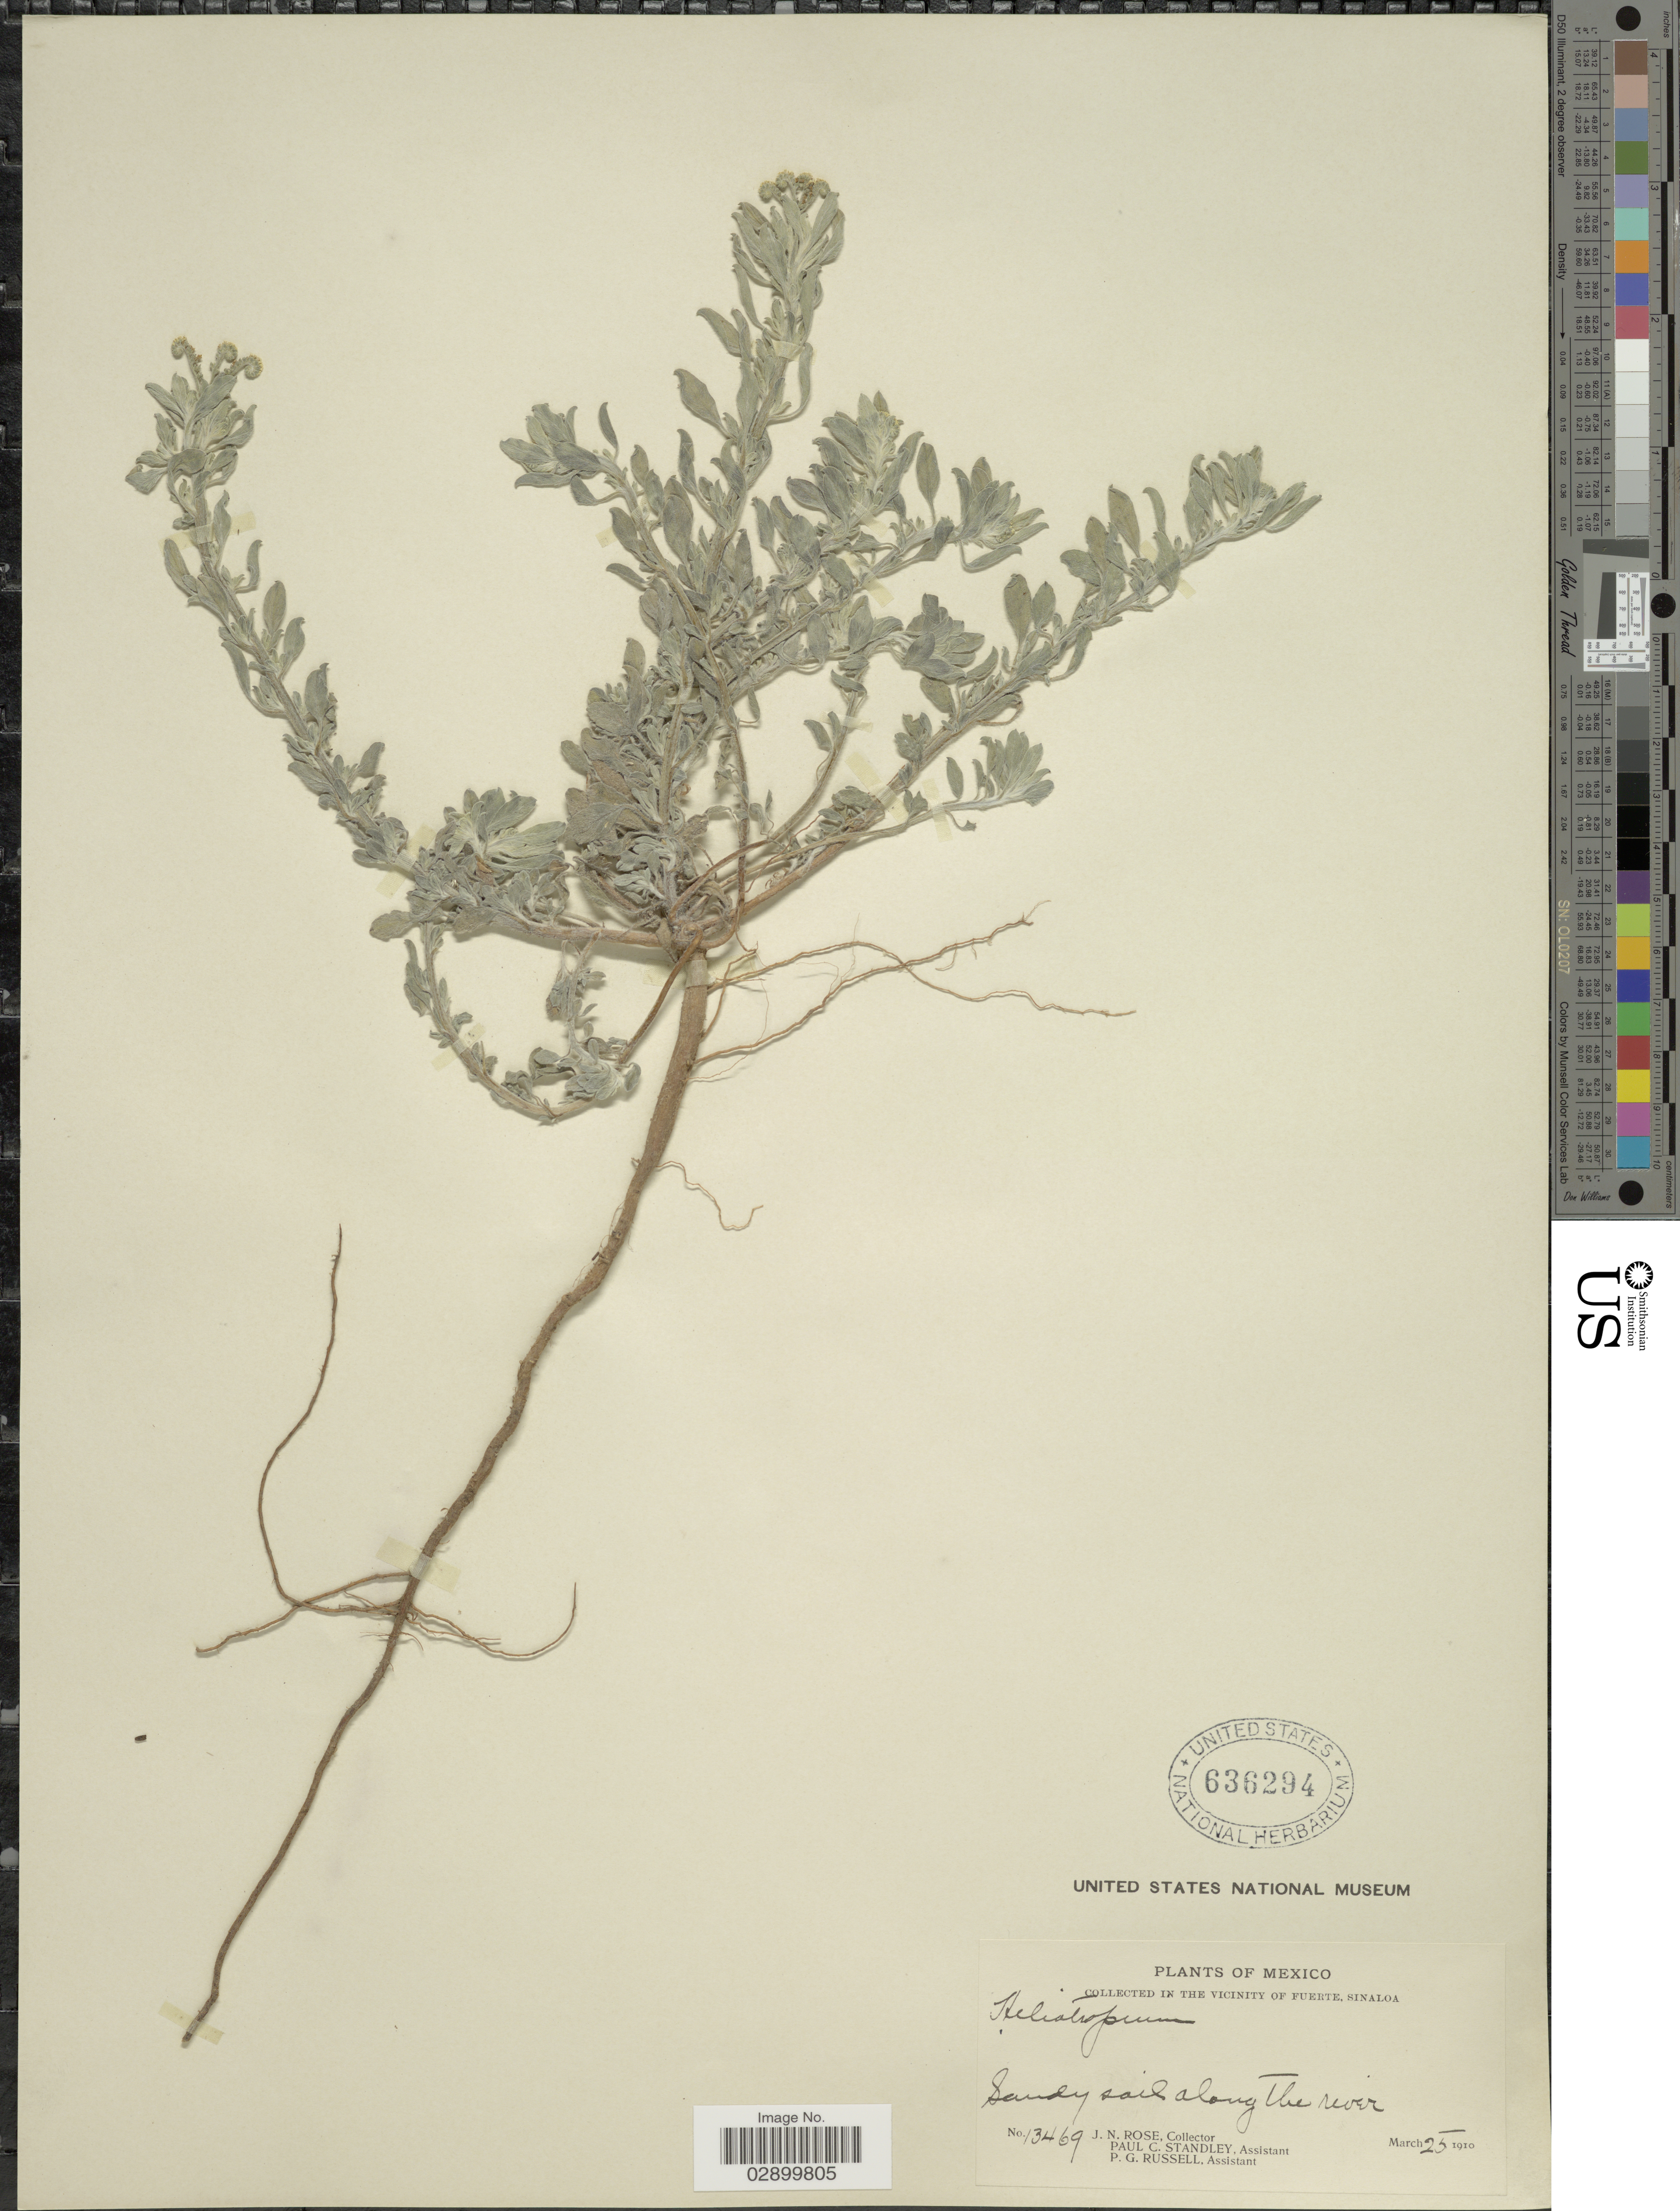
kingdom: Plantae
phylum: Tracheophyta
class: Magnoliopsida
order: Boraginales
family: Heliotropiaceae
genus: Heliotropium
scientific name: Heliotropium sp.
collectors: J. N. Rose, P. C. Standley & P. G. Russell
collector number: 13469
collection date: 1910-03-25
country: Mexico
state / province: Sinaloa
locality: Vicinity of Fuerte.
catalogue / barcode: US 636294